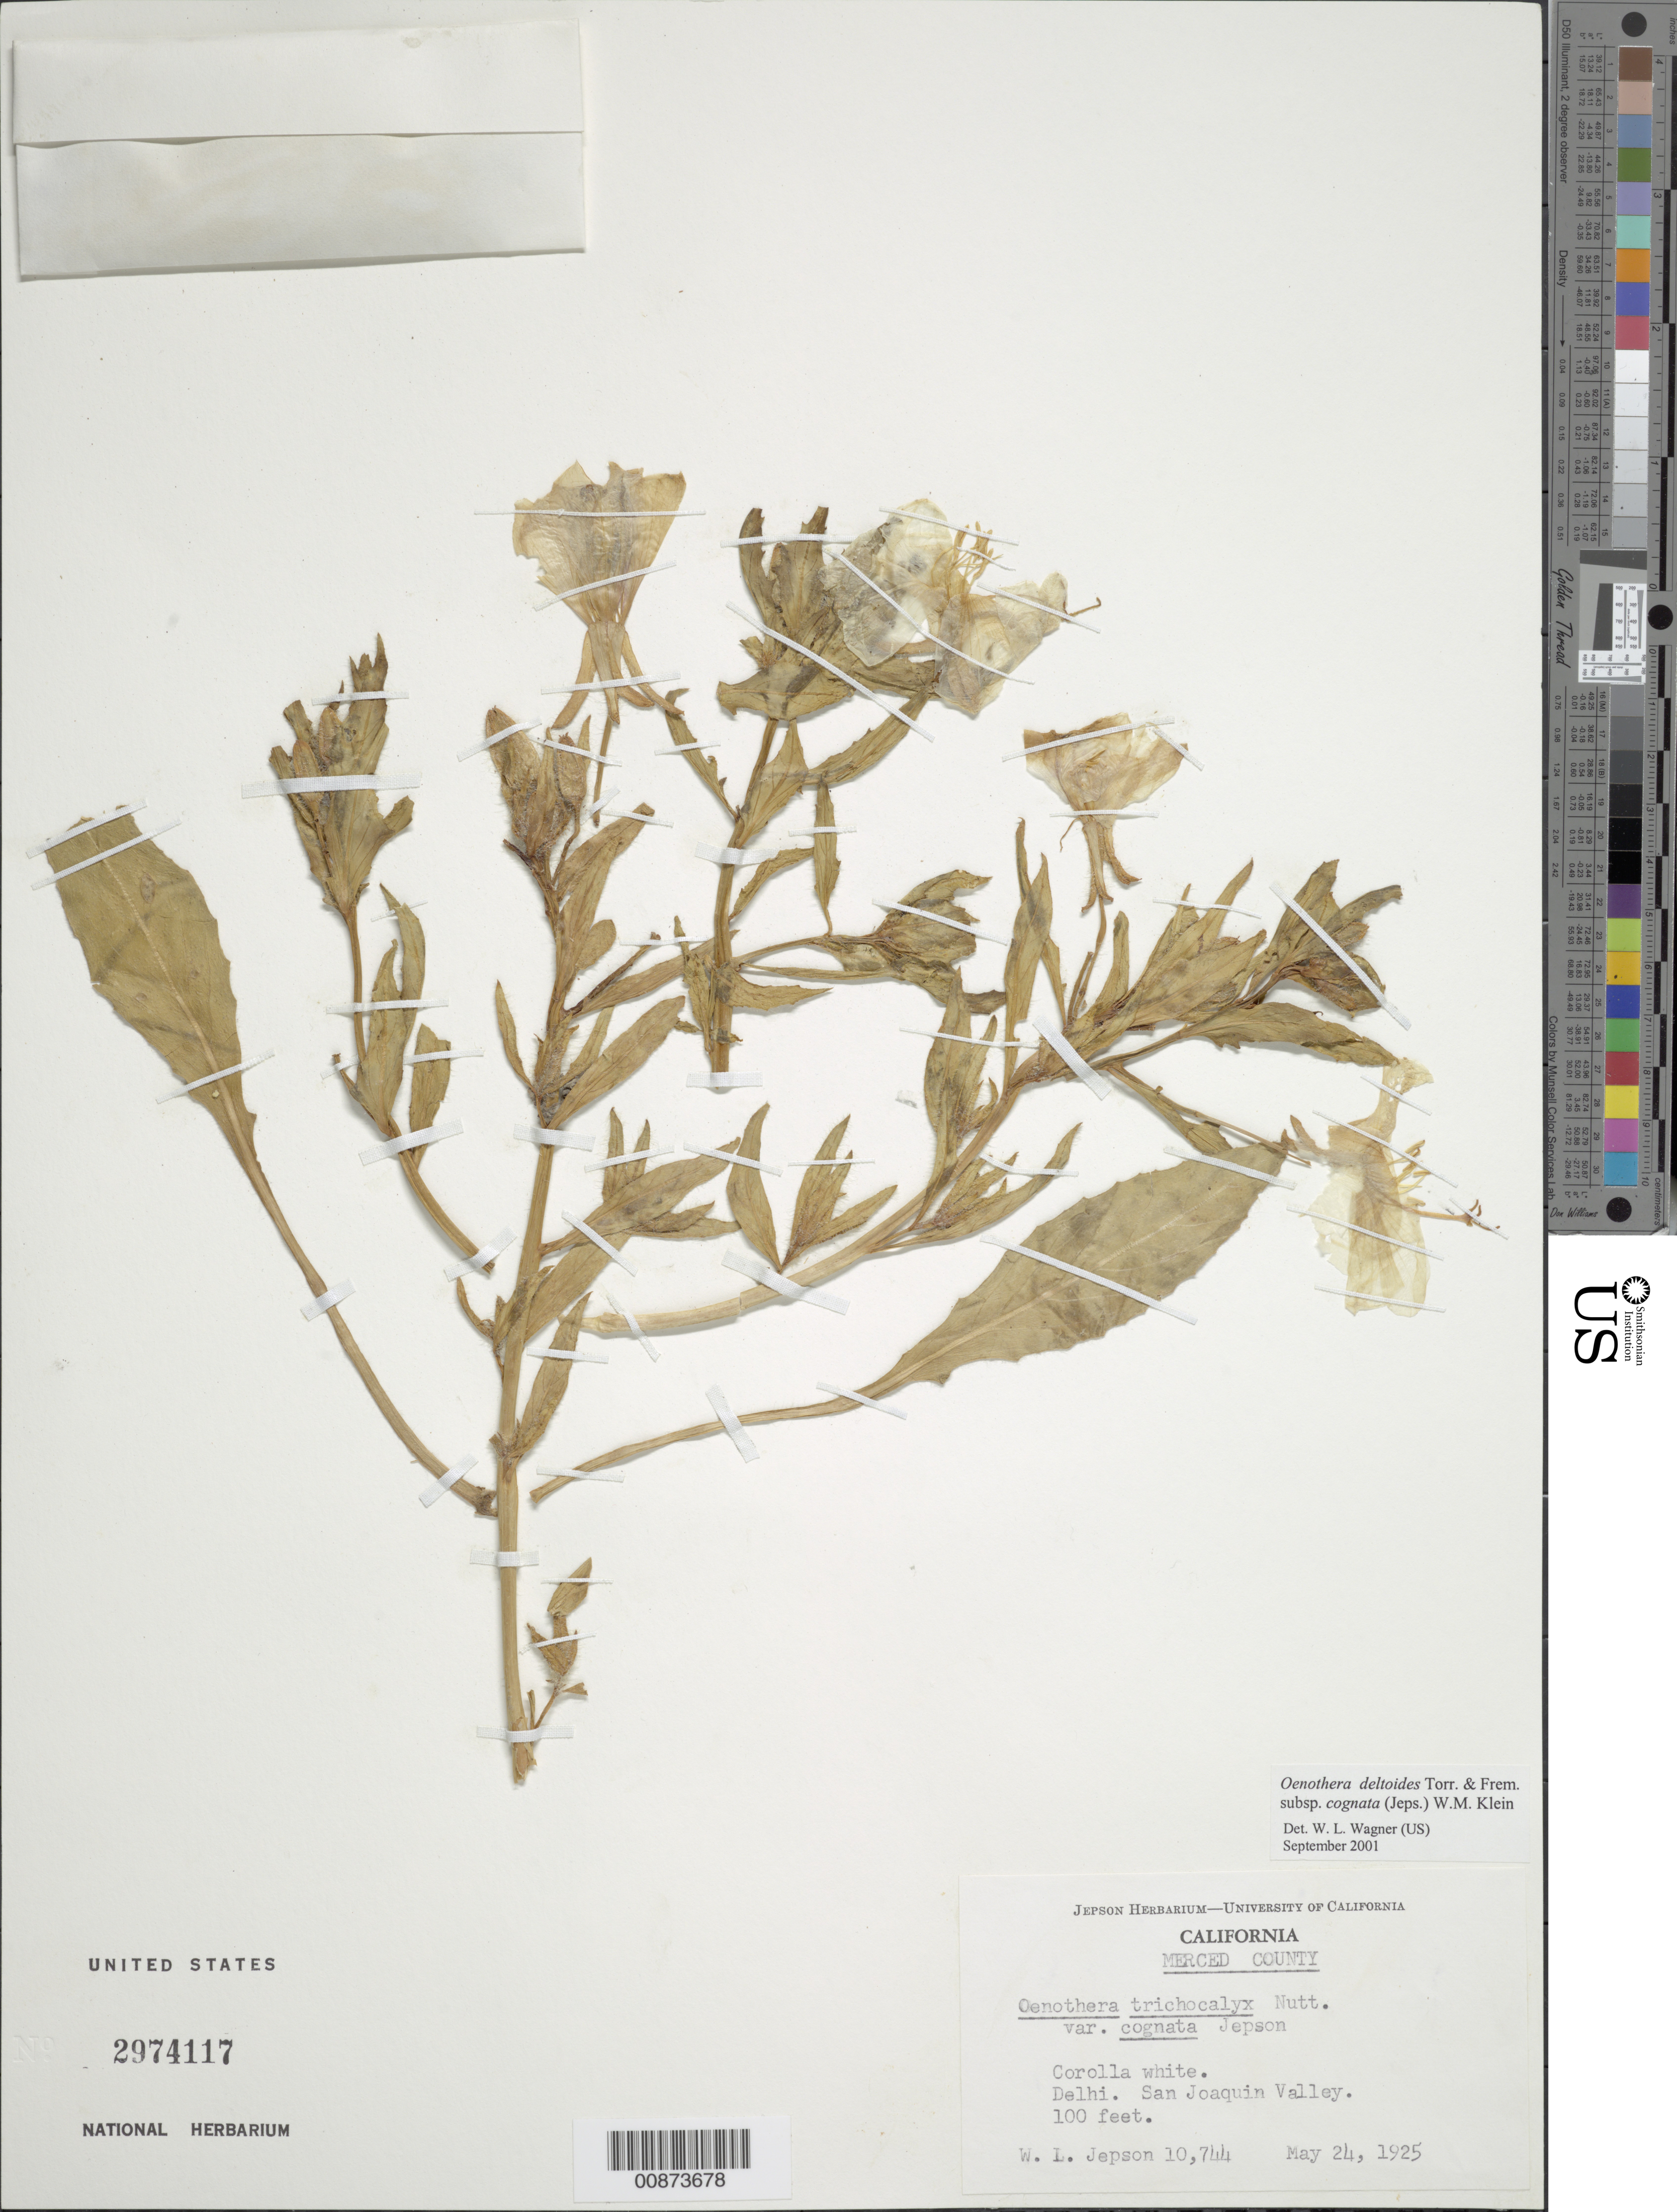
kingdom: Plantae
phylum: Tracheophyta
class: Magnoliopsida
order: Myrtales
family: Onagraceae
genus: Oenothera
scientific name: Oenothera deltoides subsp. cognata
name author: (Jeps.) W.M. Klein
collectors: W. L. Jepson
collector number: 10744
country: United States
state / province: California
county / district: Merced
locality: Delhi, San Joaquin Valley.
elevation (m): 30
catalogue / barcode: US 2974117